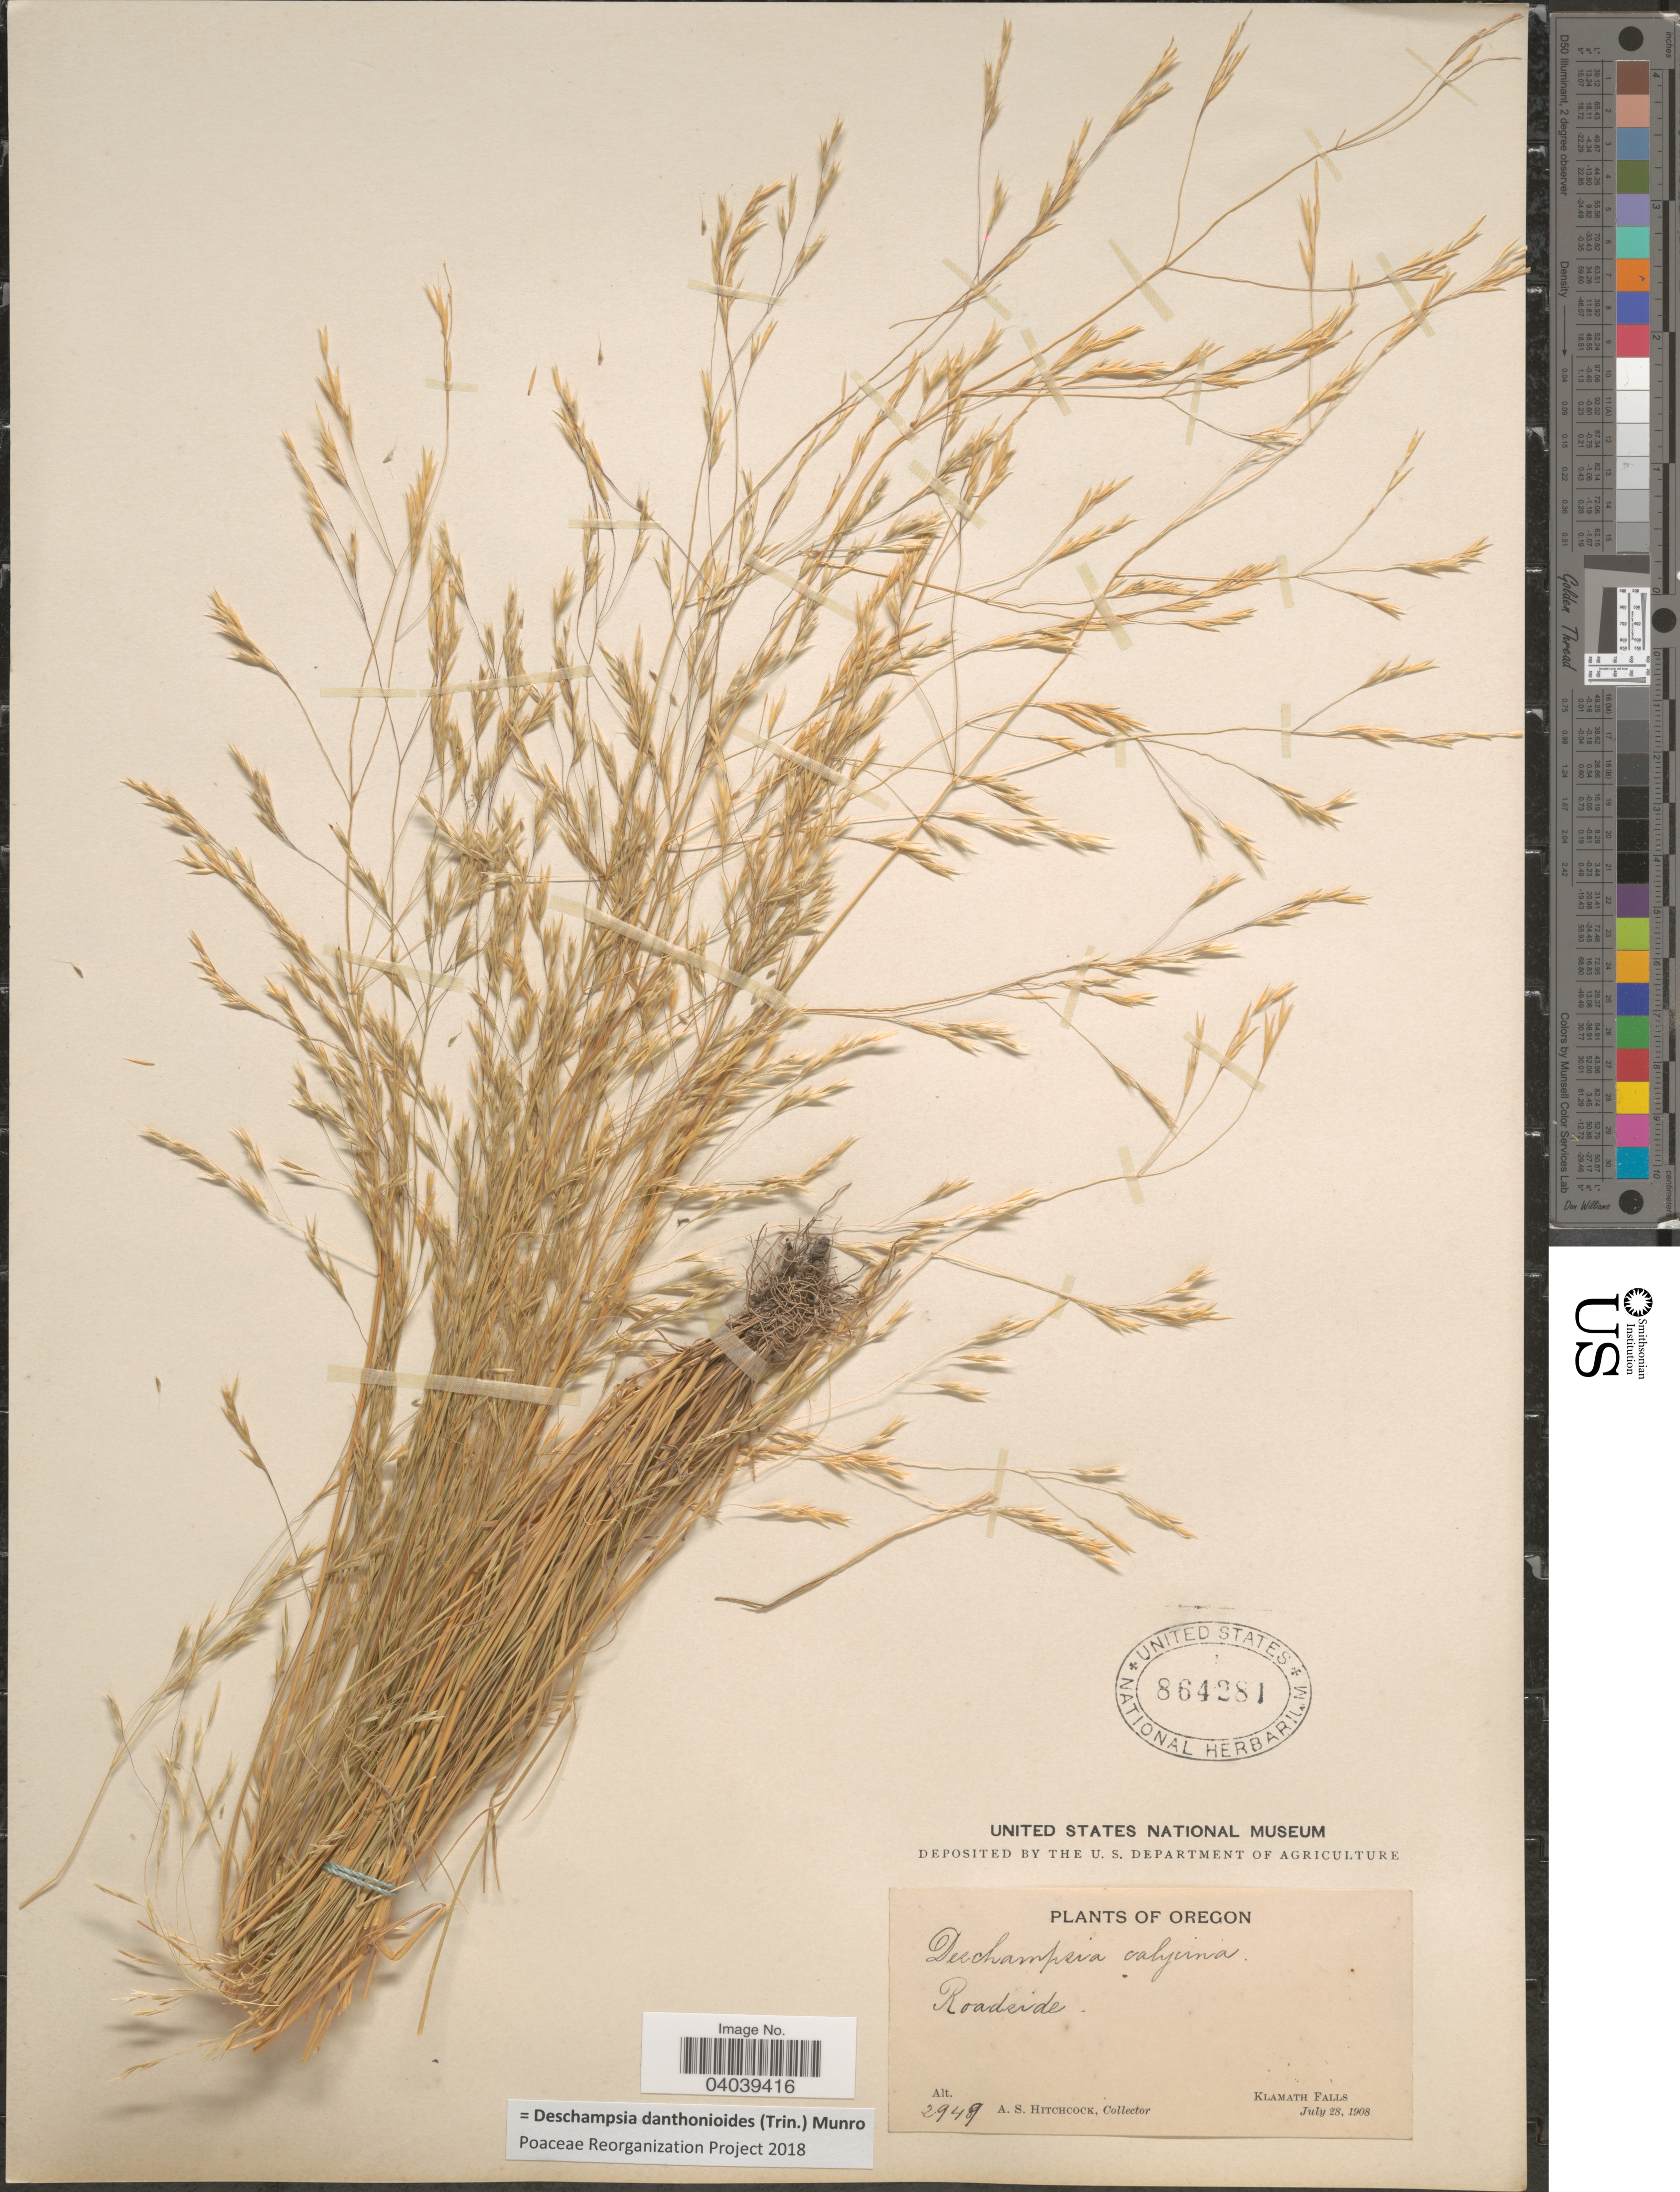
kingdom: Plantae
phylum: Tracheophyta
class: Liliopsida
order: Poales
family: Poaceae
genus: Deschampsia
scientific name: Deschampsia danthonioides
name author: (Trin.) Munro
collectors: A. S. Hitchcock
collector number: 2949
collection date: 1908-07-28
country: United States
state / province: Oregon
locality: Klamath Falls.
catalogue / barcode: US 864281